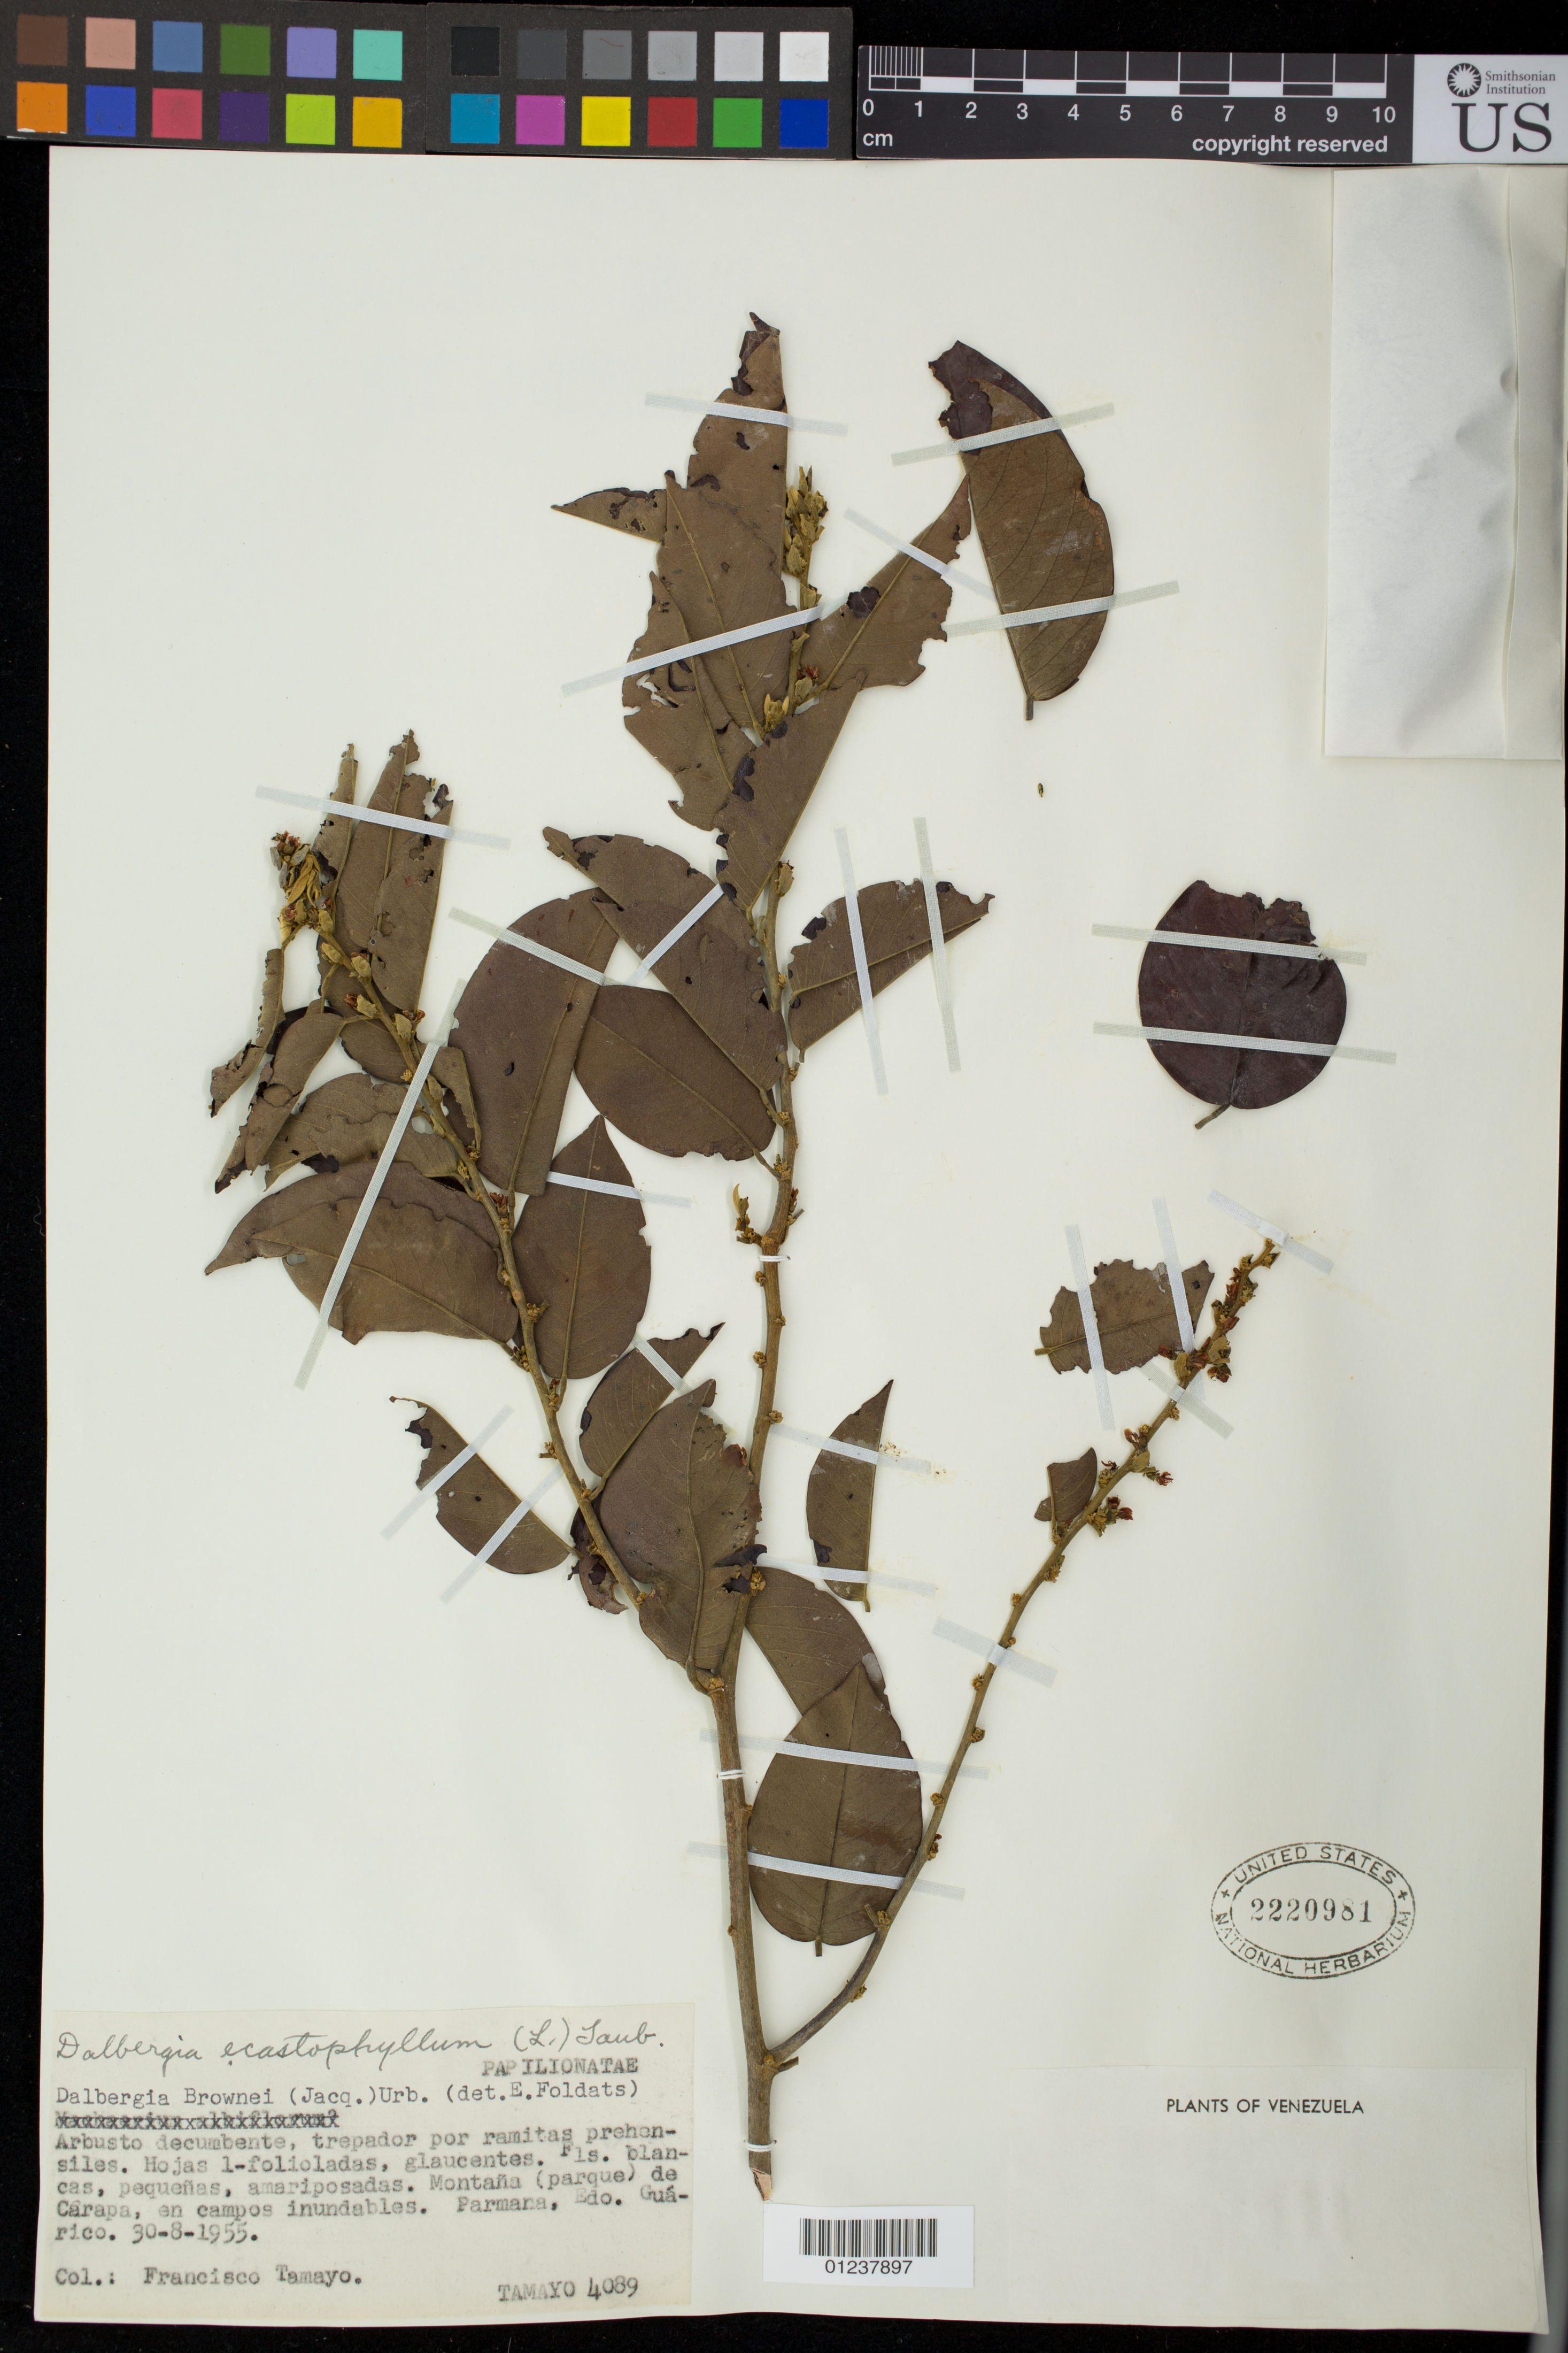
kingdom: Plantae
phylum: Tracheophyta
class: Magnoliopsida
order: Fabales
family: Fabaceae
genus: Dalbergia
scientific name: Dalbergia ecastaphyllum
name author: (L.) Taub.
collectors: F. Tamayo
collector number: TOMAYO 4089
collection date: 1955-08-30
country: Venezuela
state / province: Guárico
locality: Montana (parque) de Carapa, an campos inundables. Parmana.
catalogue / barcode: US 2220981